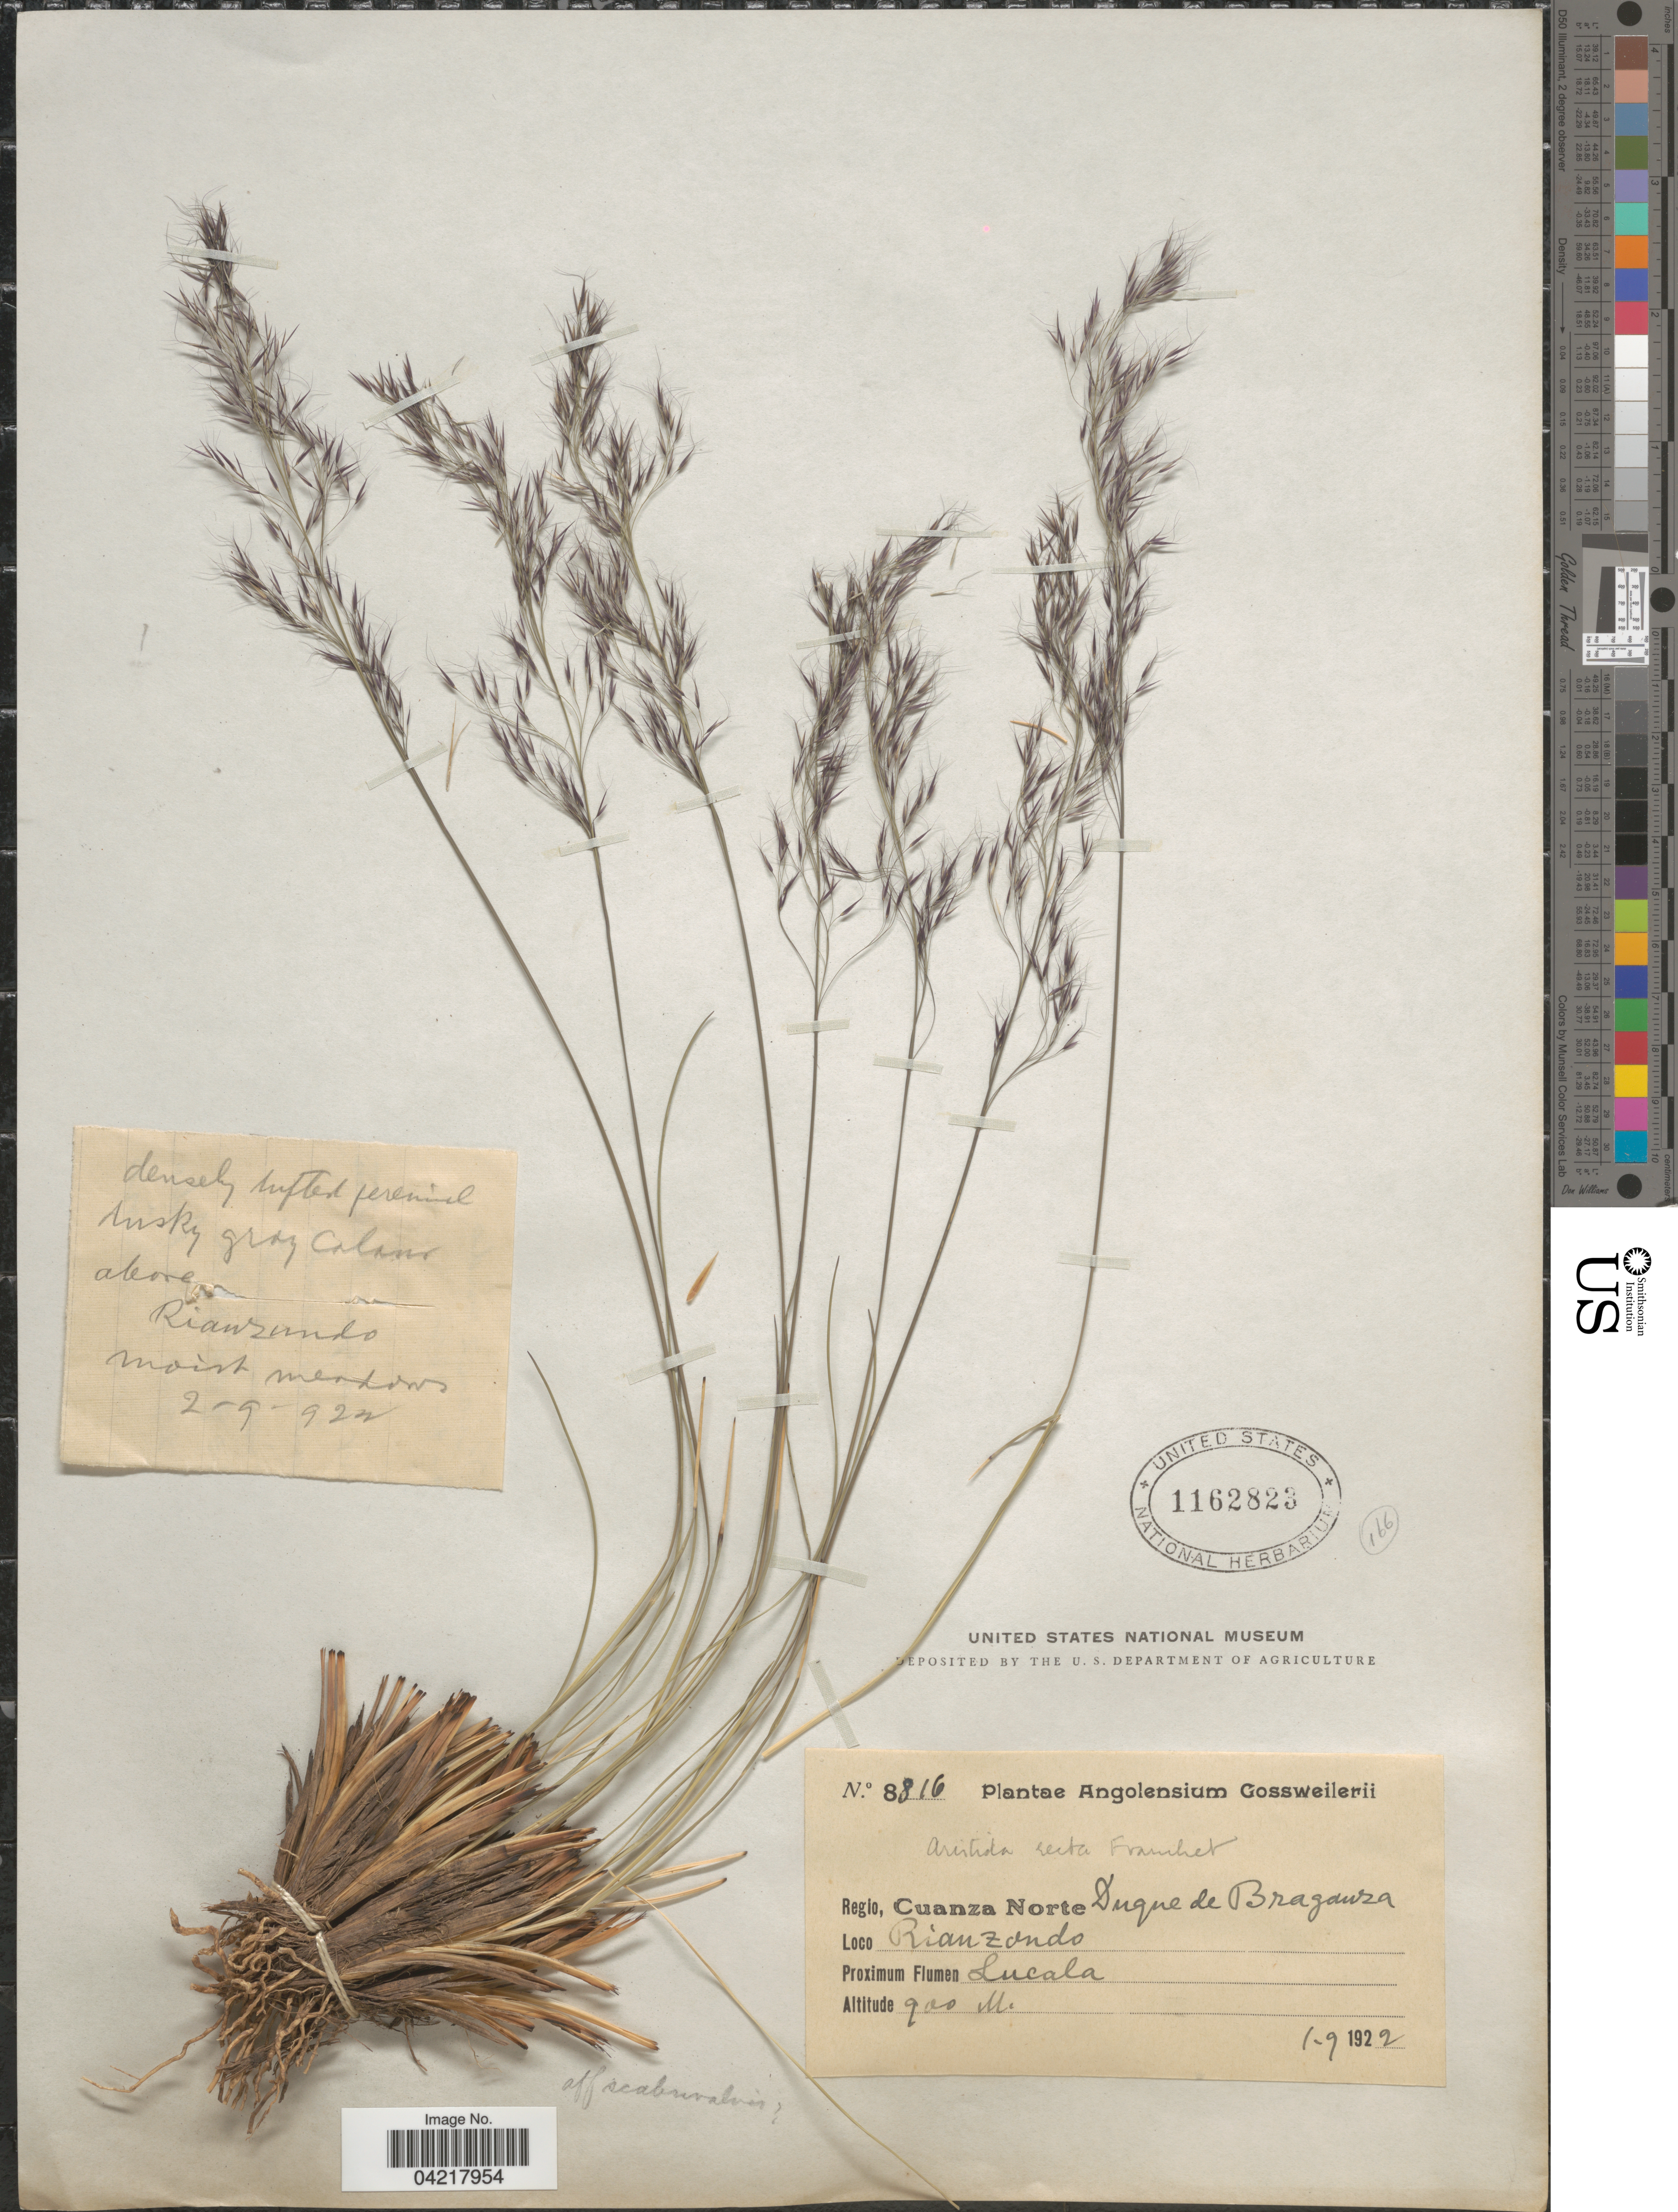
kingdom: Plantae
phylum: Tracheophyta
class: Liliopsida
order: Poales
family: Poaceae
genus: Aristida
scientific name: Aristida sp.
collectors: -. Gossweiler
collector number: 8816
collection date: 1922-09-01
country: Angola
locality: Regio, Cuanza Norte. Duque de Bragawza. Rianzondo. Proximum Flumen Lucala.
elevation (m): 900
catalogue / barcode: US 1162823